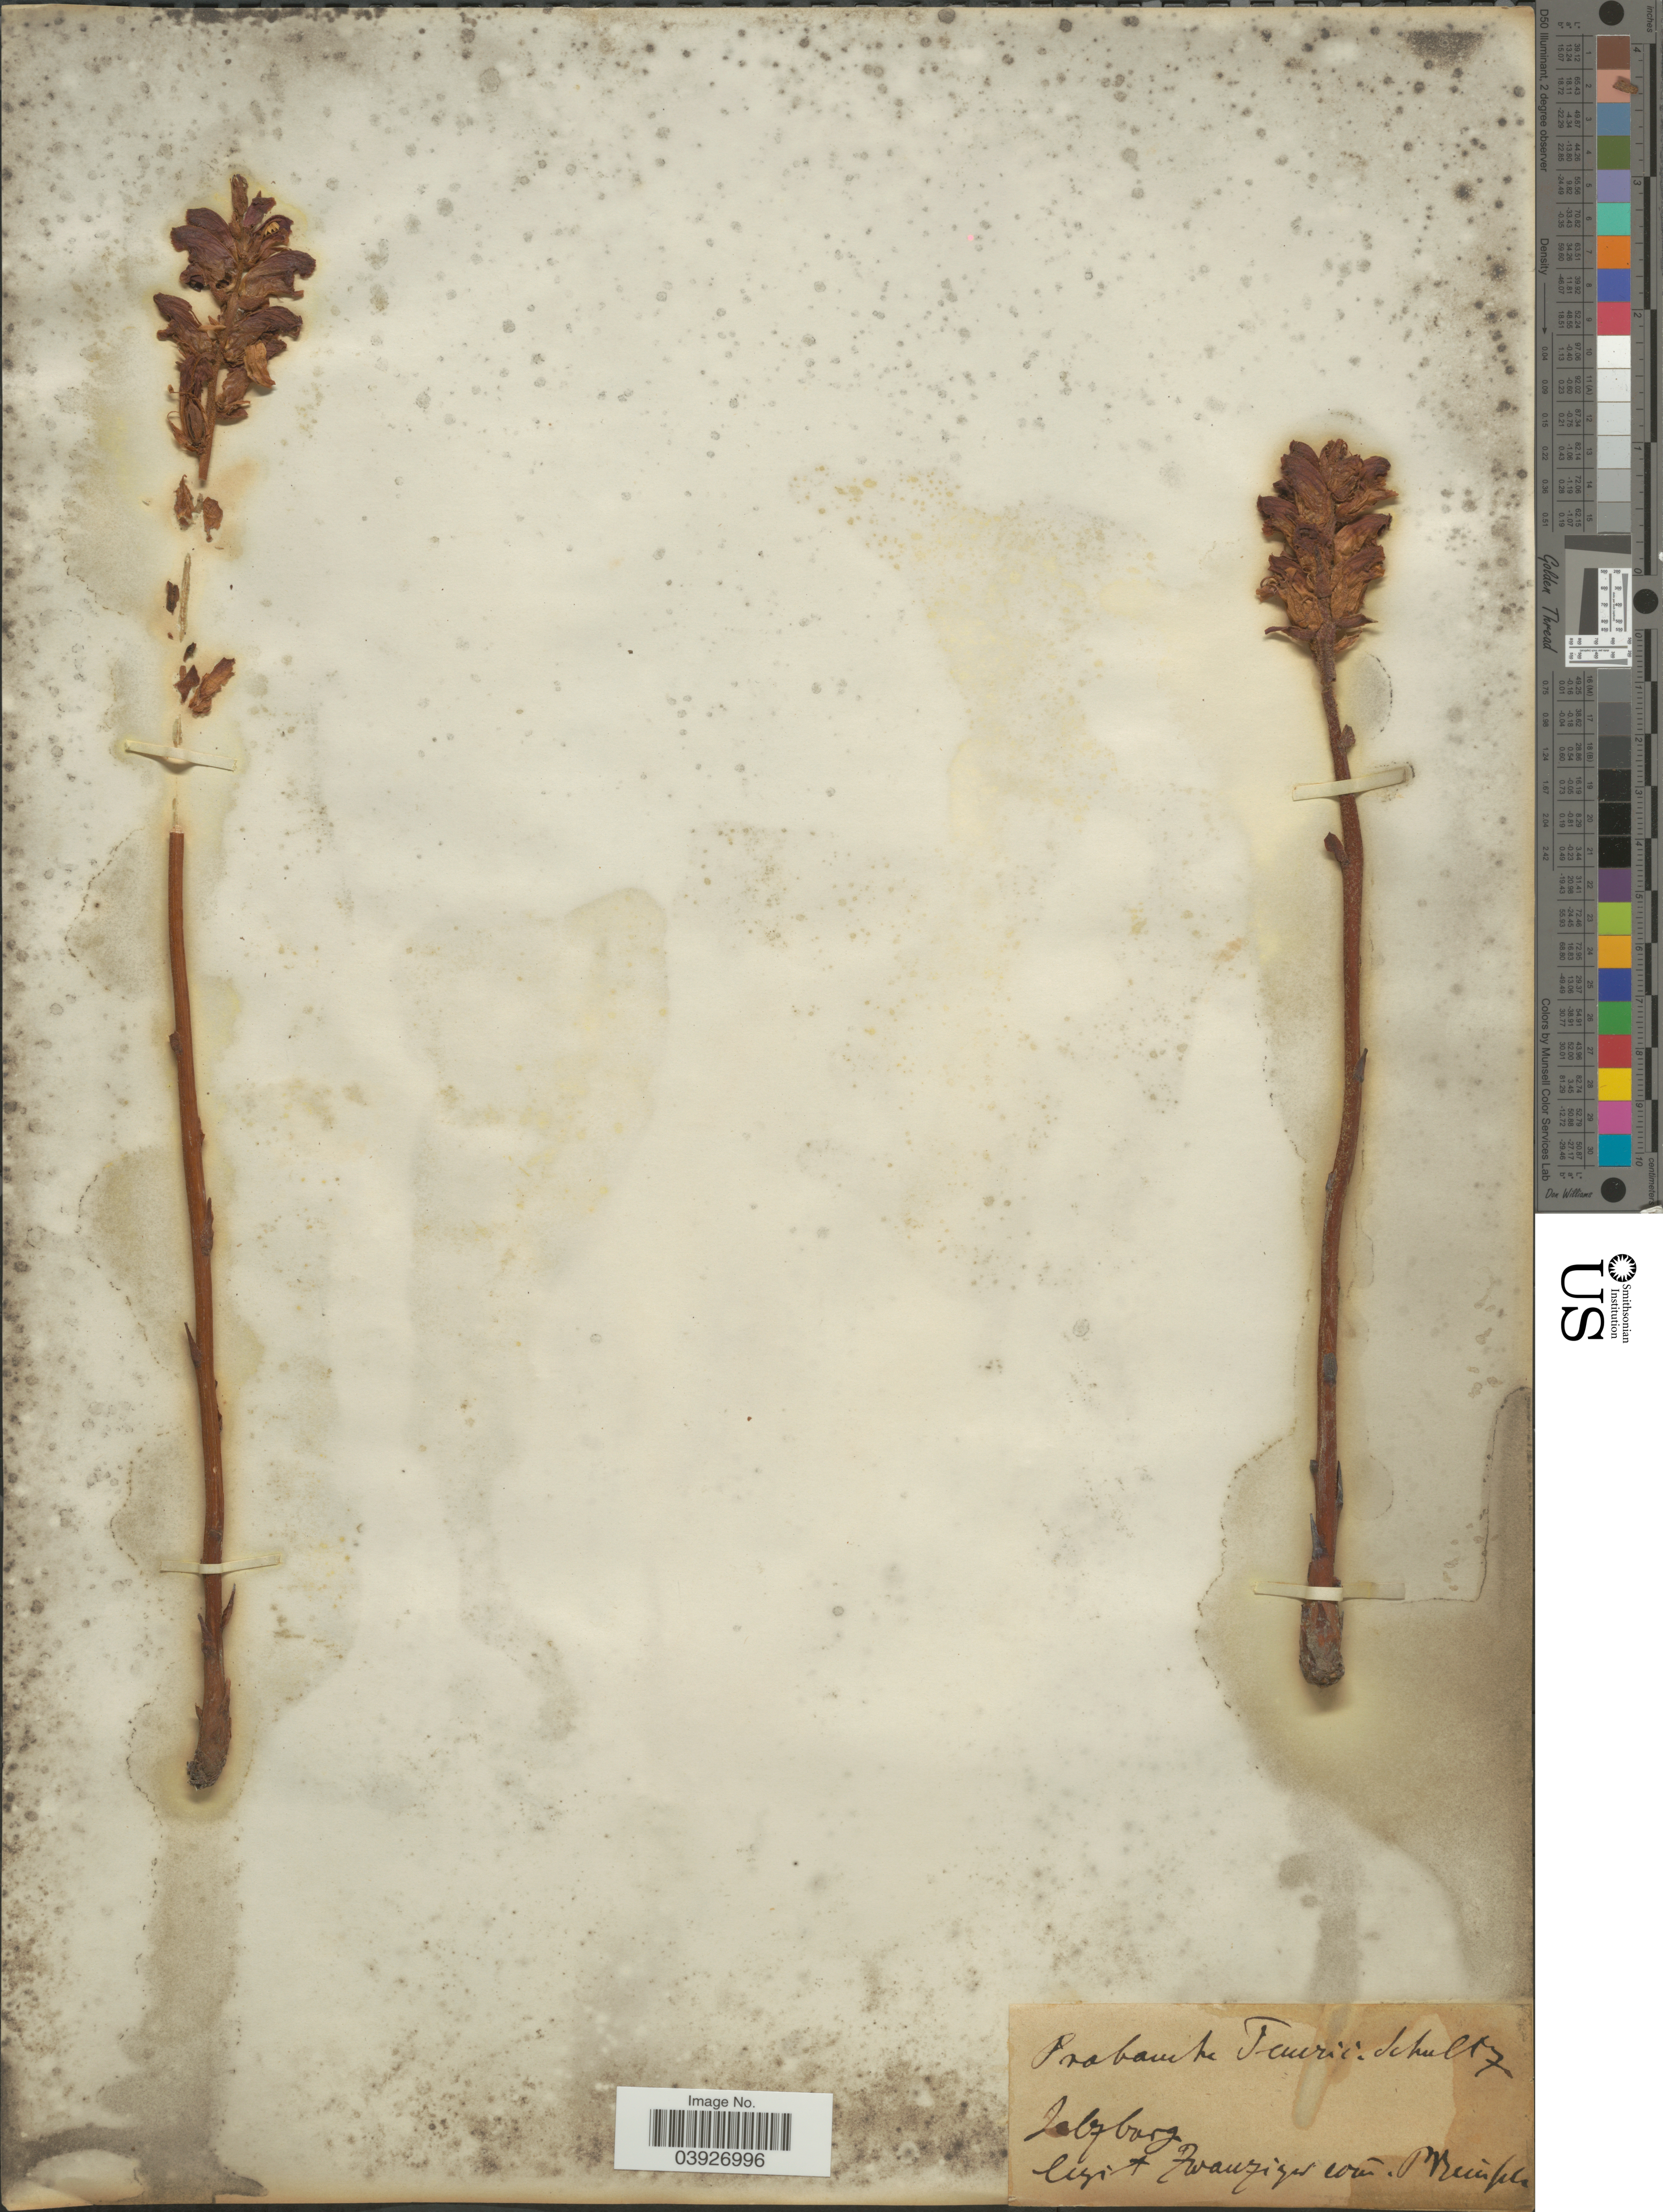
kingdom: Plantae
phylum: Tracheophyta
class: Magnoliopsida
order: Lamiales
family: Orobanchaceae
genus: Orobanche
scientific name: Orobanche teucrii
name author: Holandre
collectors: Zwanziger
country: Austria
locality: Salzburg.